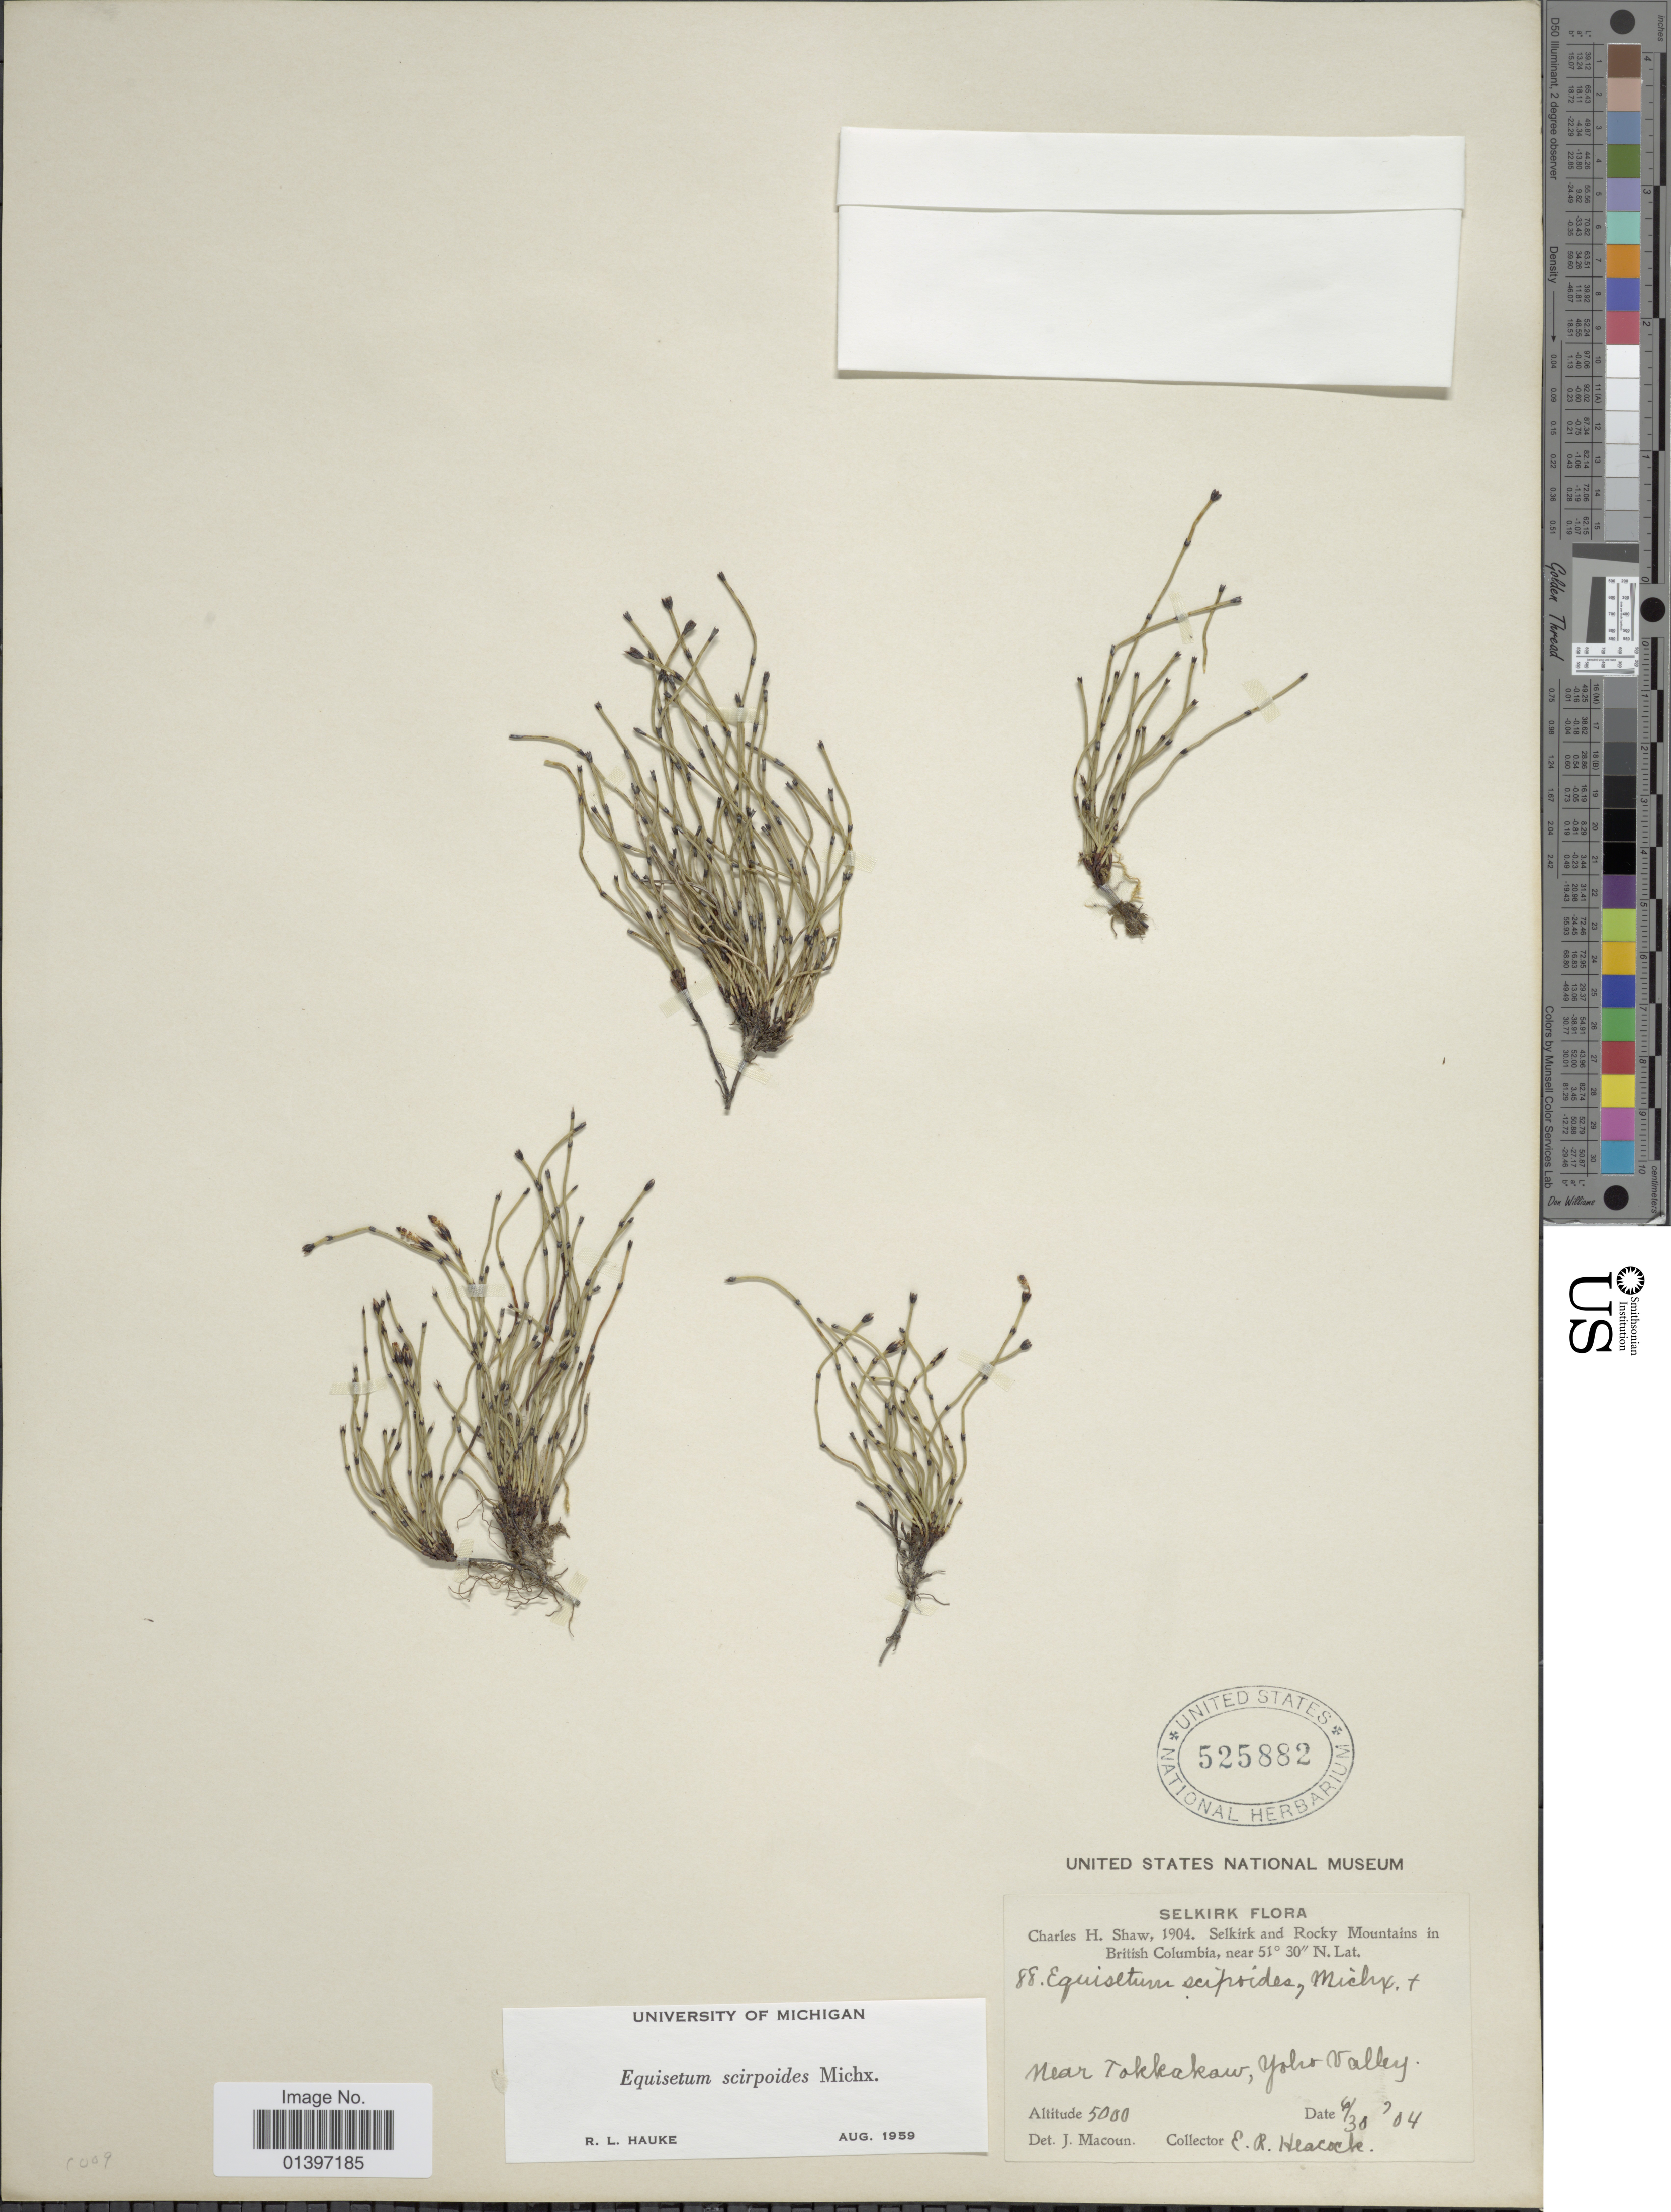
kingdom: Plantae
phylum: Tracheophyta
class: Polypodiopsida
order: Equisetales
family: Equisetaceae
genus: Equisetum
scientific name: Equisetum scirpoides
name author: Michx.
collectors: E. Heacock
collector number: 88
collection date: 1904-06-30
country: Canada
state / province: British Columbia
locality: Selkirk, and rocky mountains in British Colombia, near Tokkakaw, Yohr Valley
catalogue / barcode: US 525882